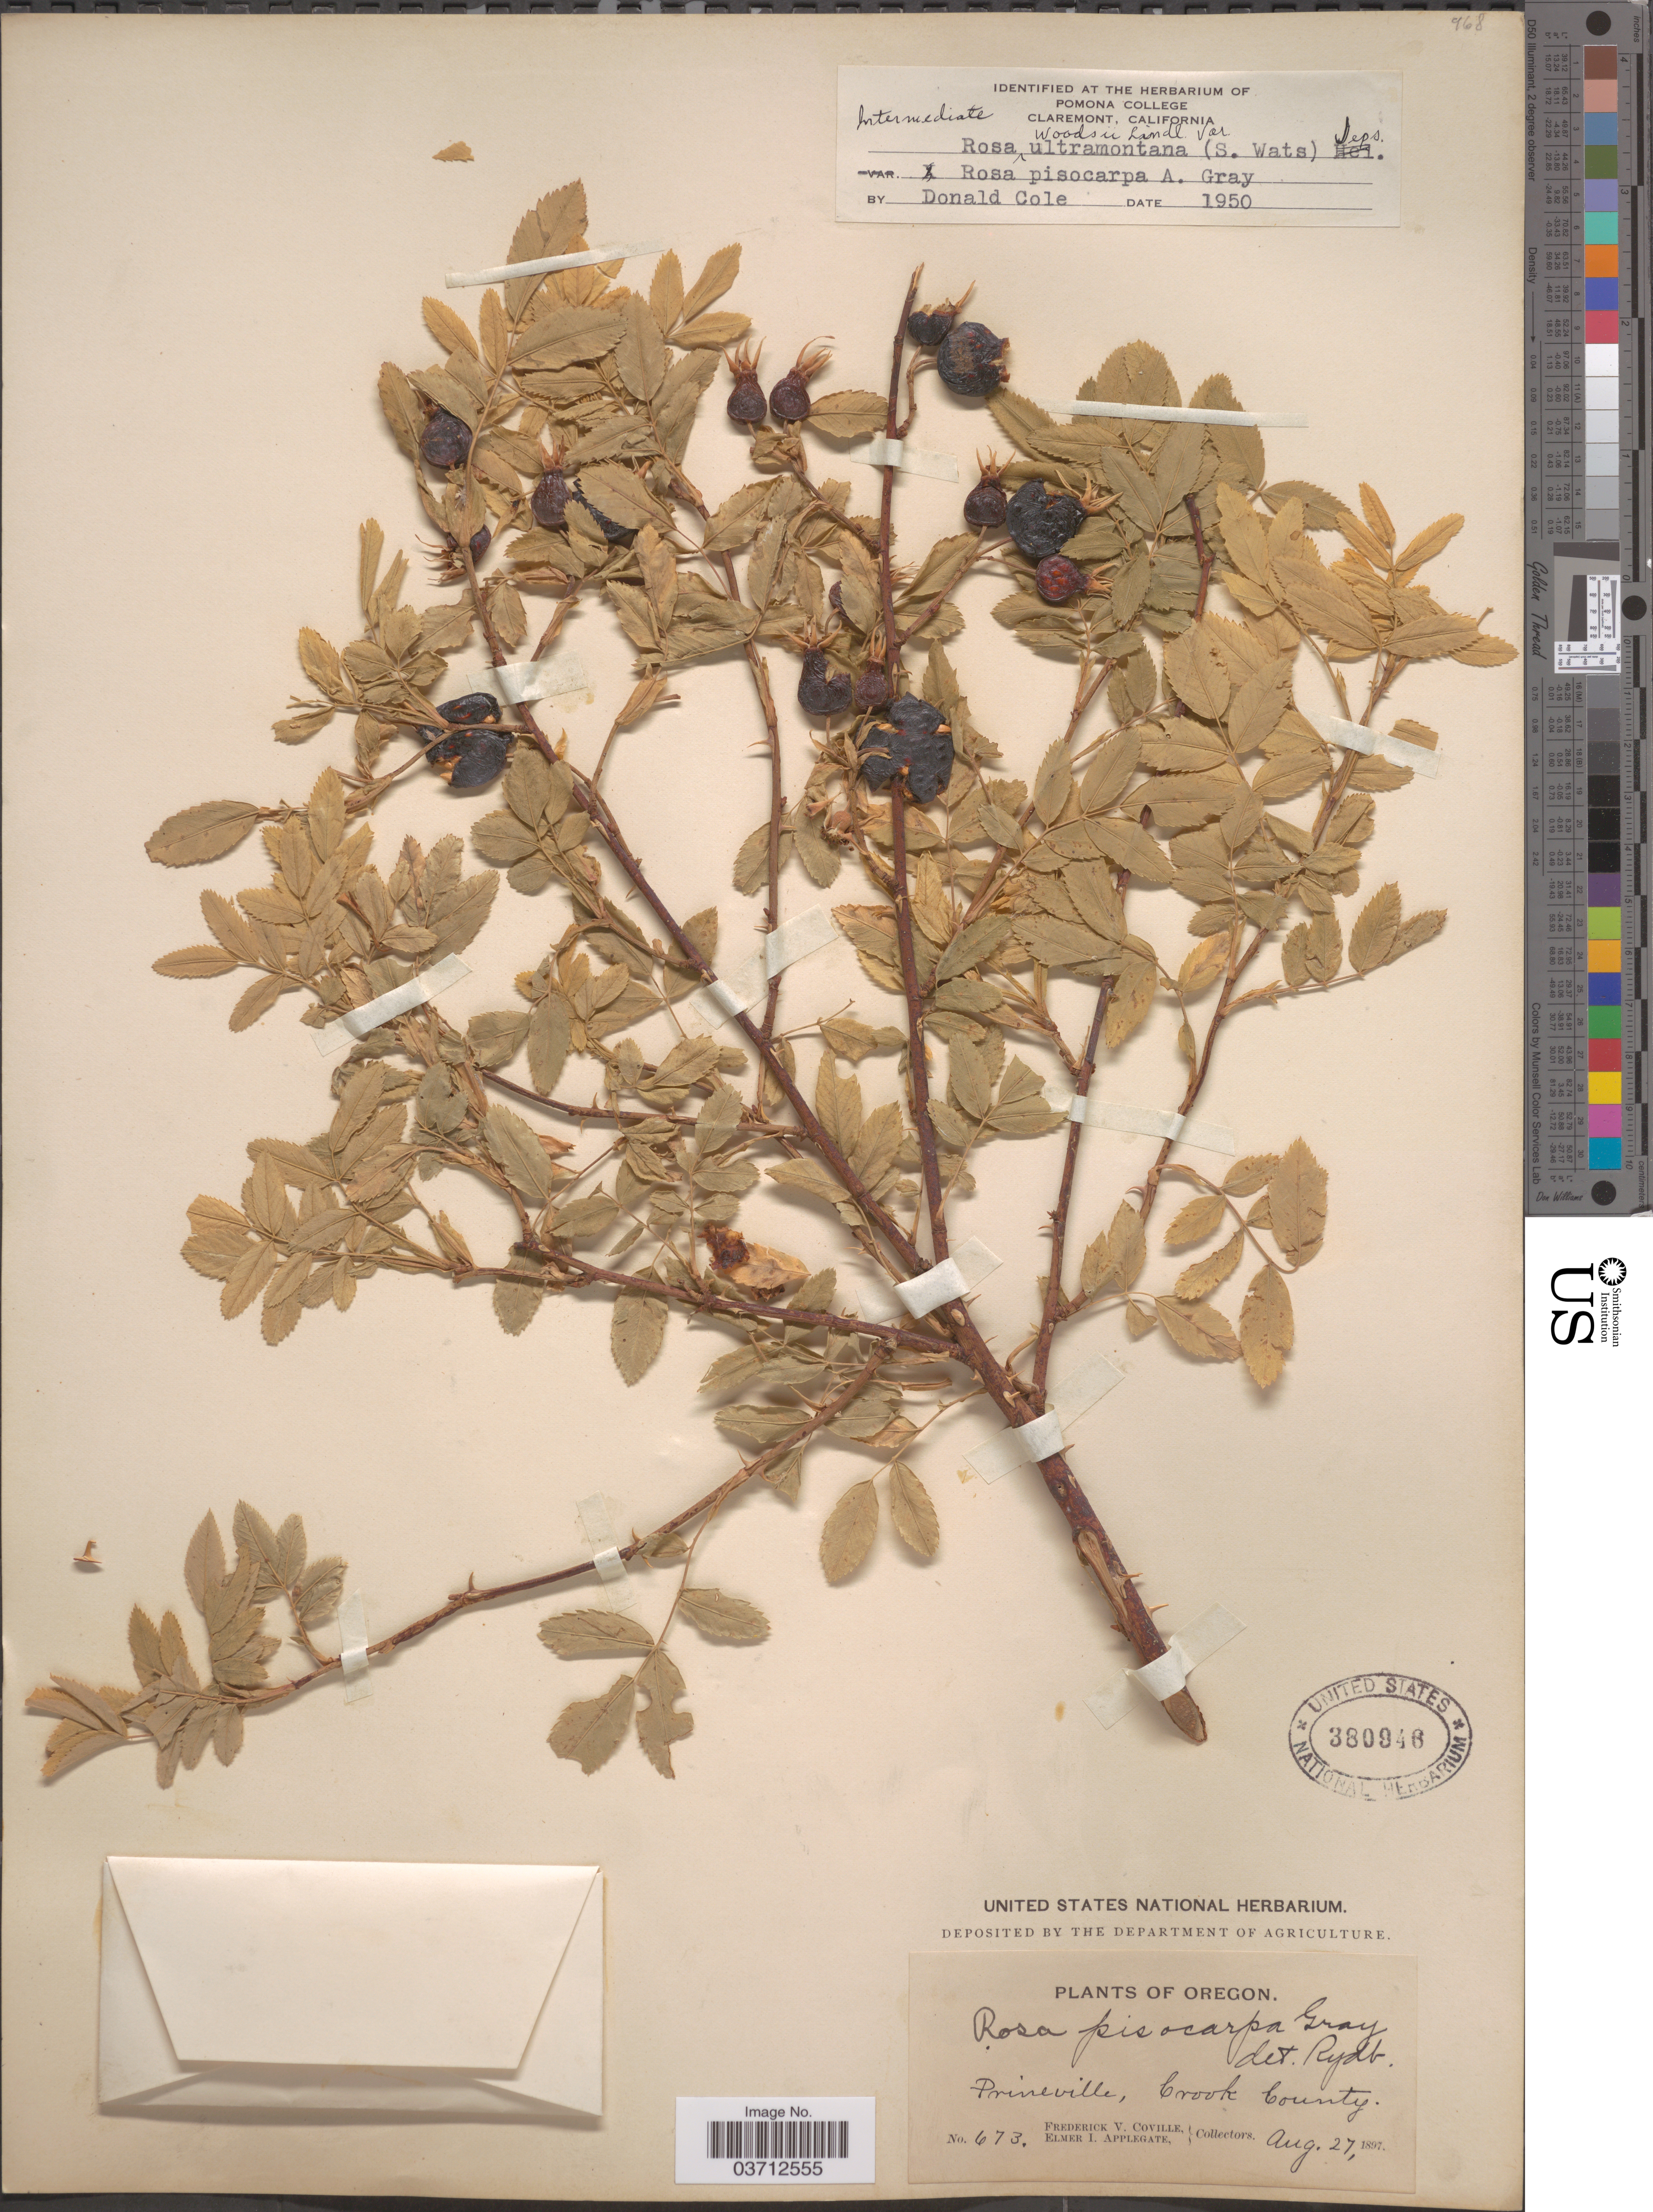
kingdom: Plantae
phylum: Tracheophyta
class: Magnoliopsida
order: Rosales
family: Rosaceae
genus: Rosa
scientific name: Rosa woodsii var. ultramontana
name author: Lindl.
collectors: F. V. Coville & E. I. Applegate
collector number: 673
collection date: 1897-08-27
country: United States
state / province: Oregon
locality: Prineville, Crook County.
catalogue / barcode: US 380946